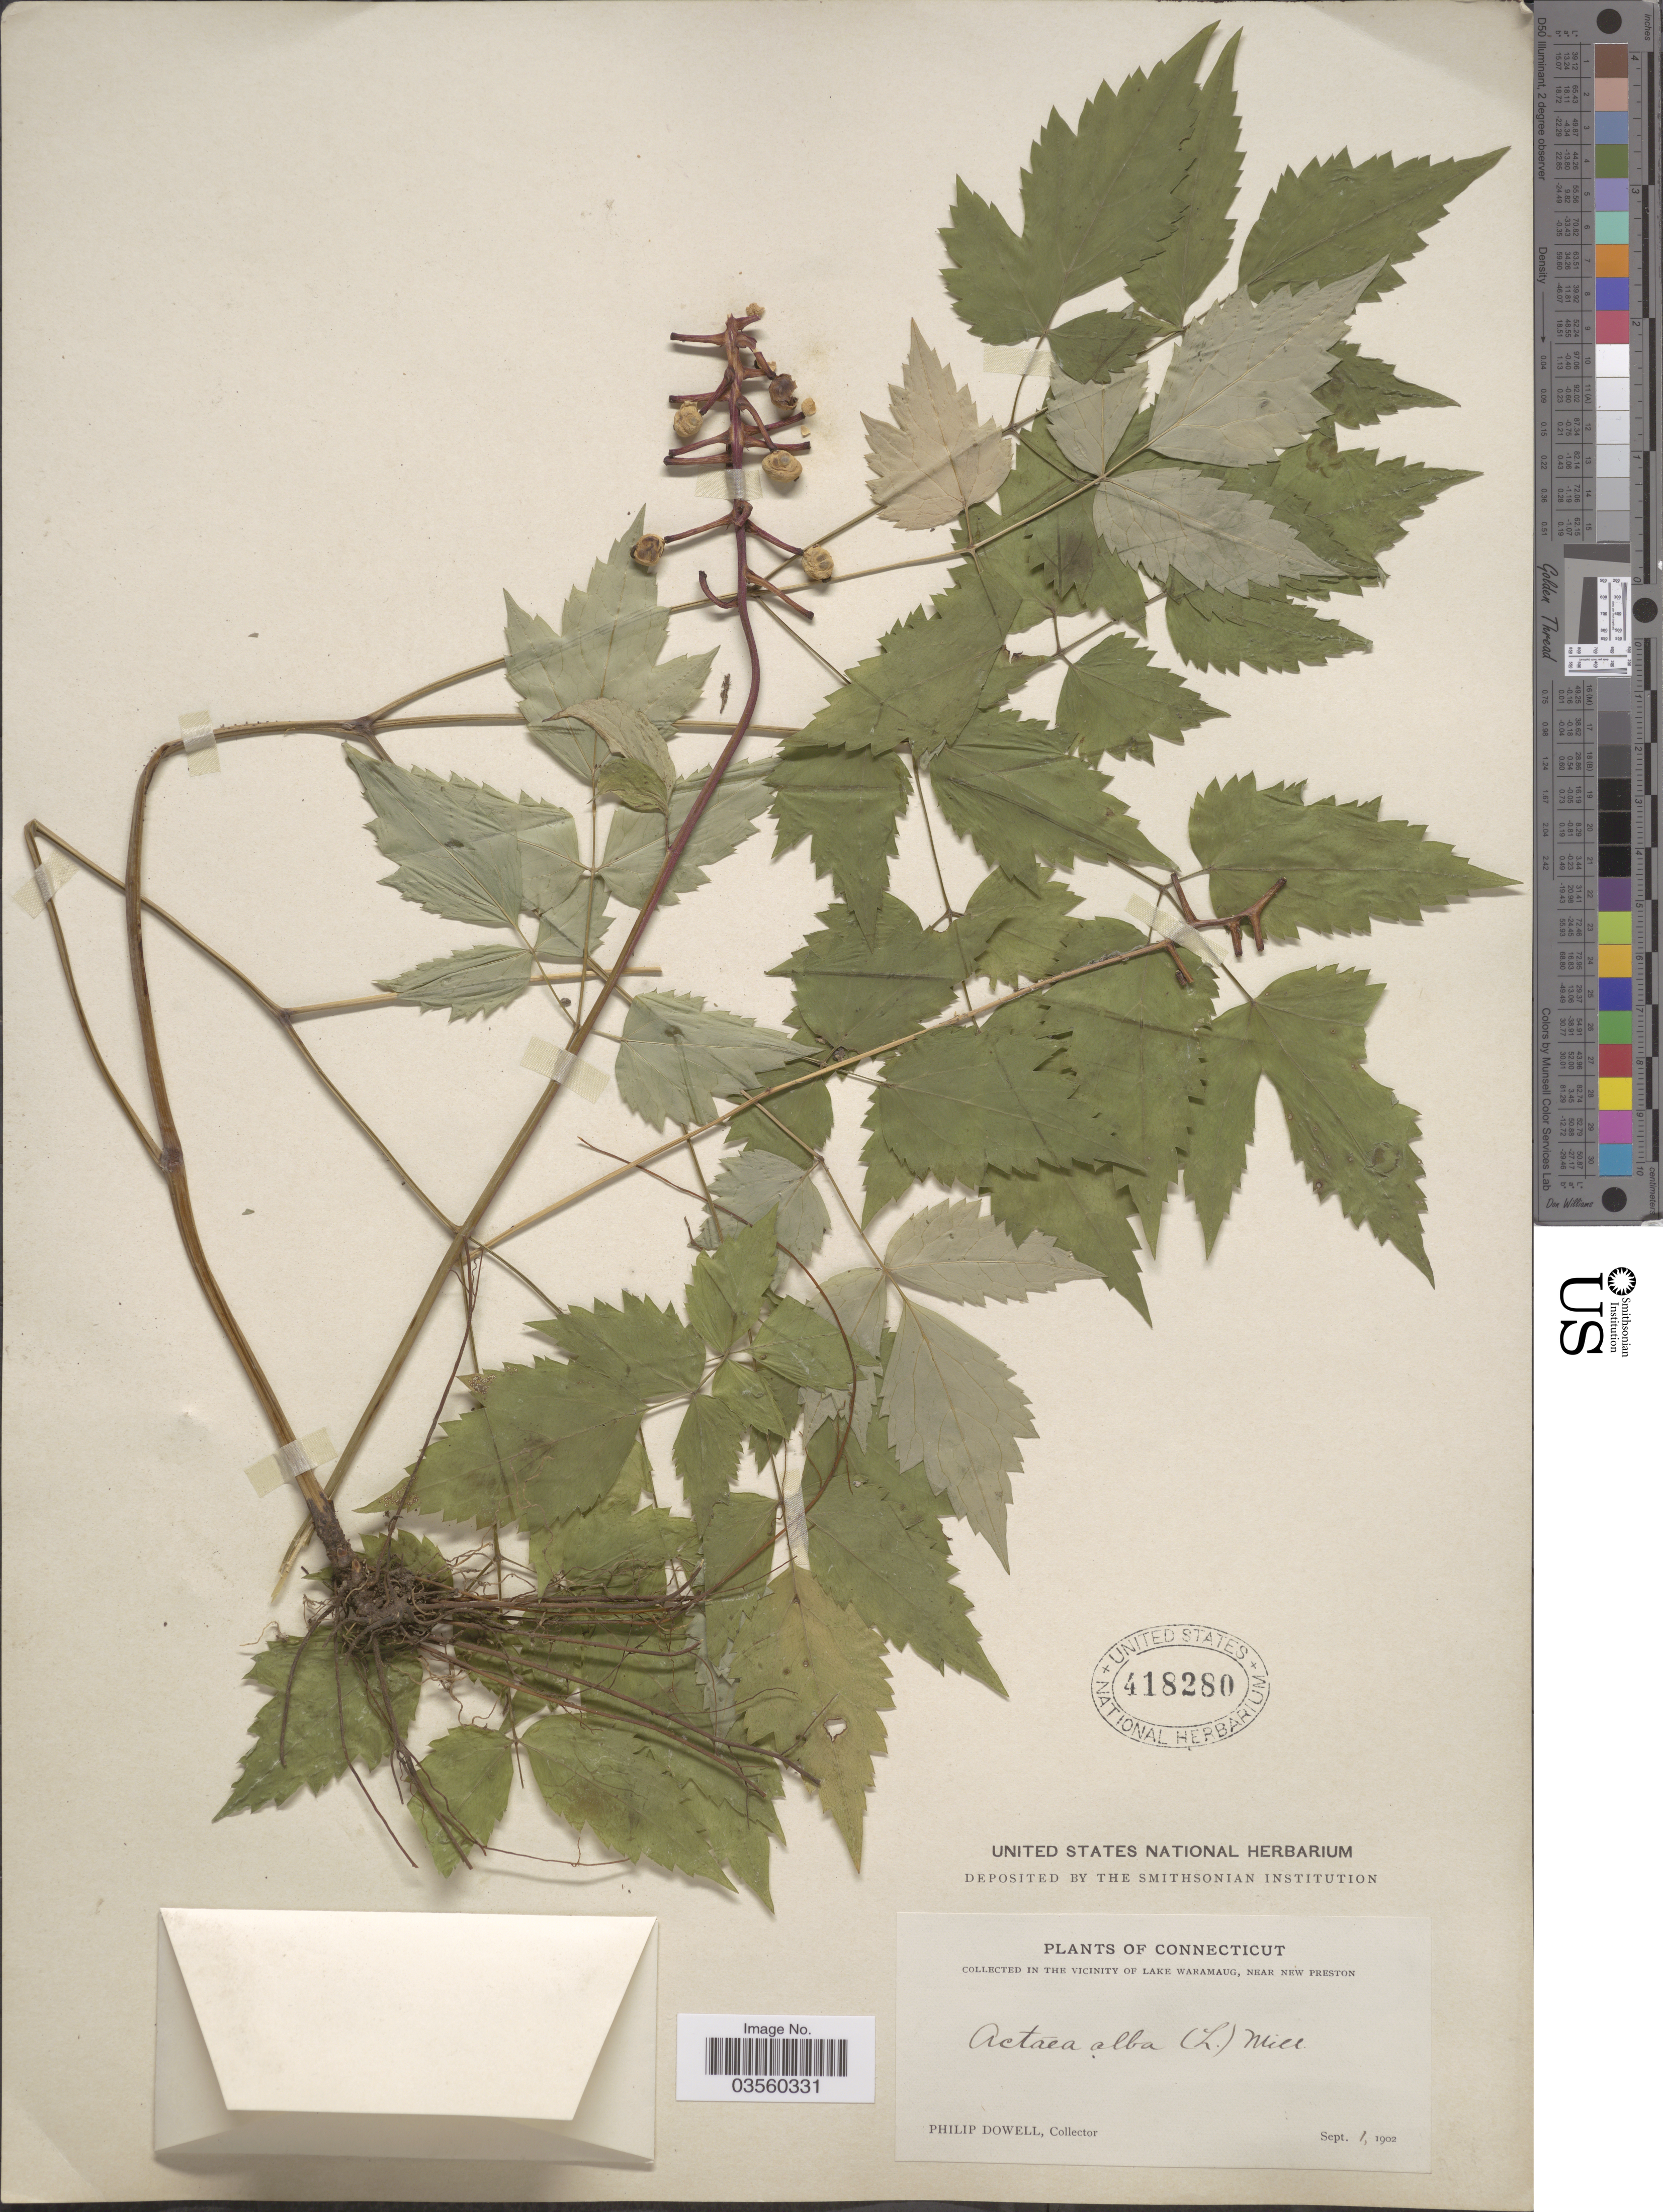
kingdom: Plantae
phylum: Tracheophyta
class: Magnoliopsida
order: Ranunculales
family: Ranunculaceae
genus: Actaea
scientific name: Actaea pachypoda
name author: Elliott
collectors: P. Dowell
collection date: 1902-09-01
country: United States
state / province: Connecticut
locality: In the vicinity of Lake Waramaug, near New Preston.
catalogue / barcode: US 418280